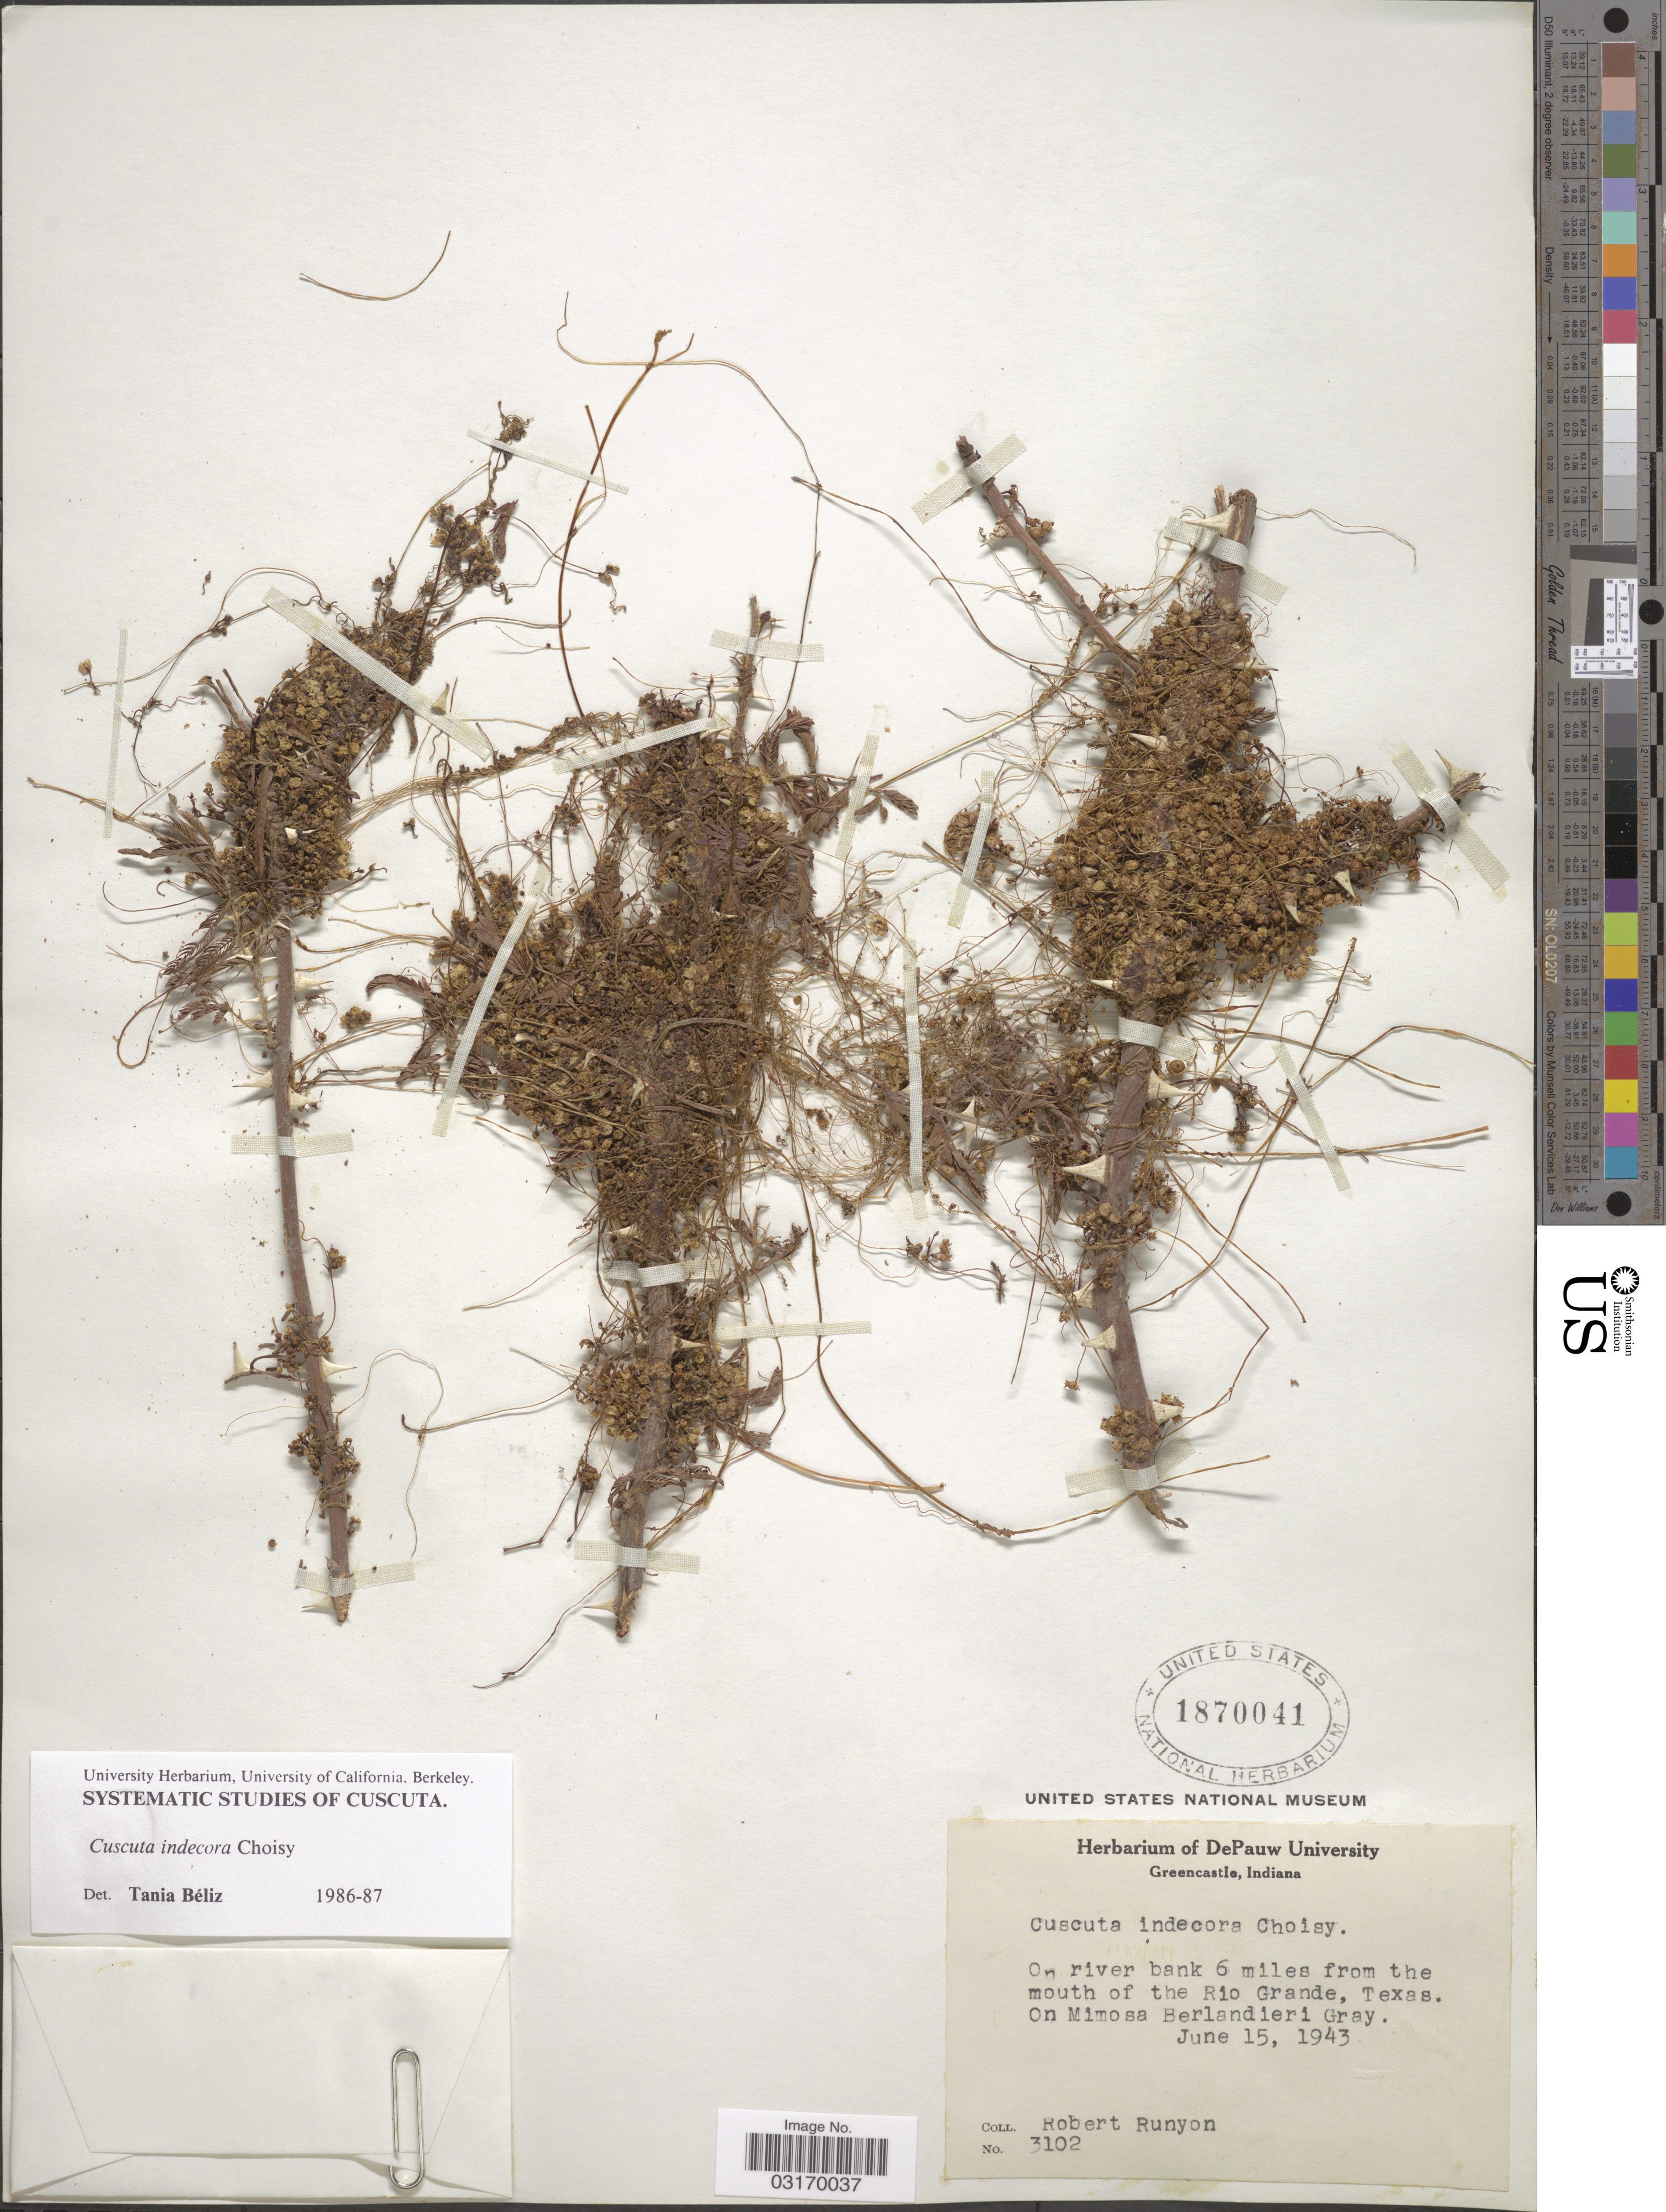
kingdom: Plantae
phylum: Tracheophyta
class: Magnoliopsida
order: Solanales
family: Convolvulaceae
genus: Cuscuta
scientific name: Cuscuta indecora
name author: Choisy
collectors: R. Runyon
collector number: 3102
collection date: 1943-06-15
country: United States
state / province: Texas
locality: On river bank 6 miles from the mouth of the Rio Grande. On Mimosa Berlandieri Gray.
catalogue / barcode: US 1870041